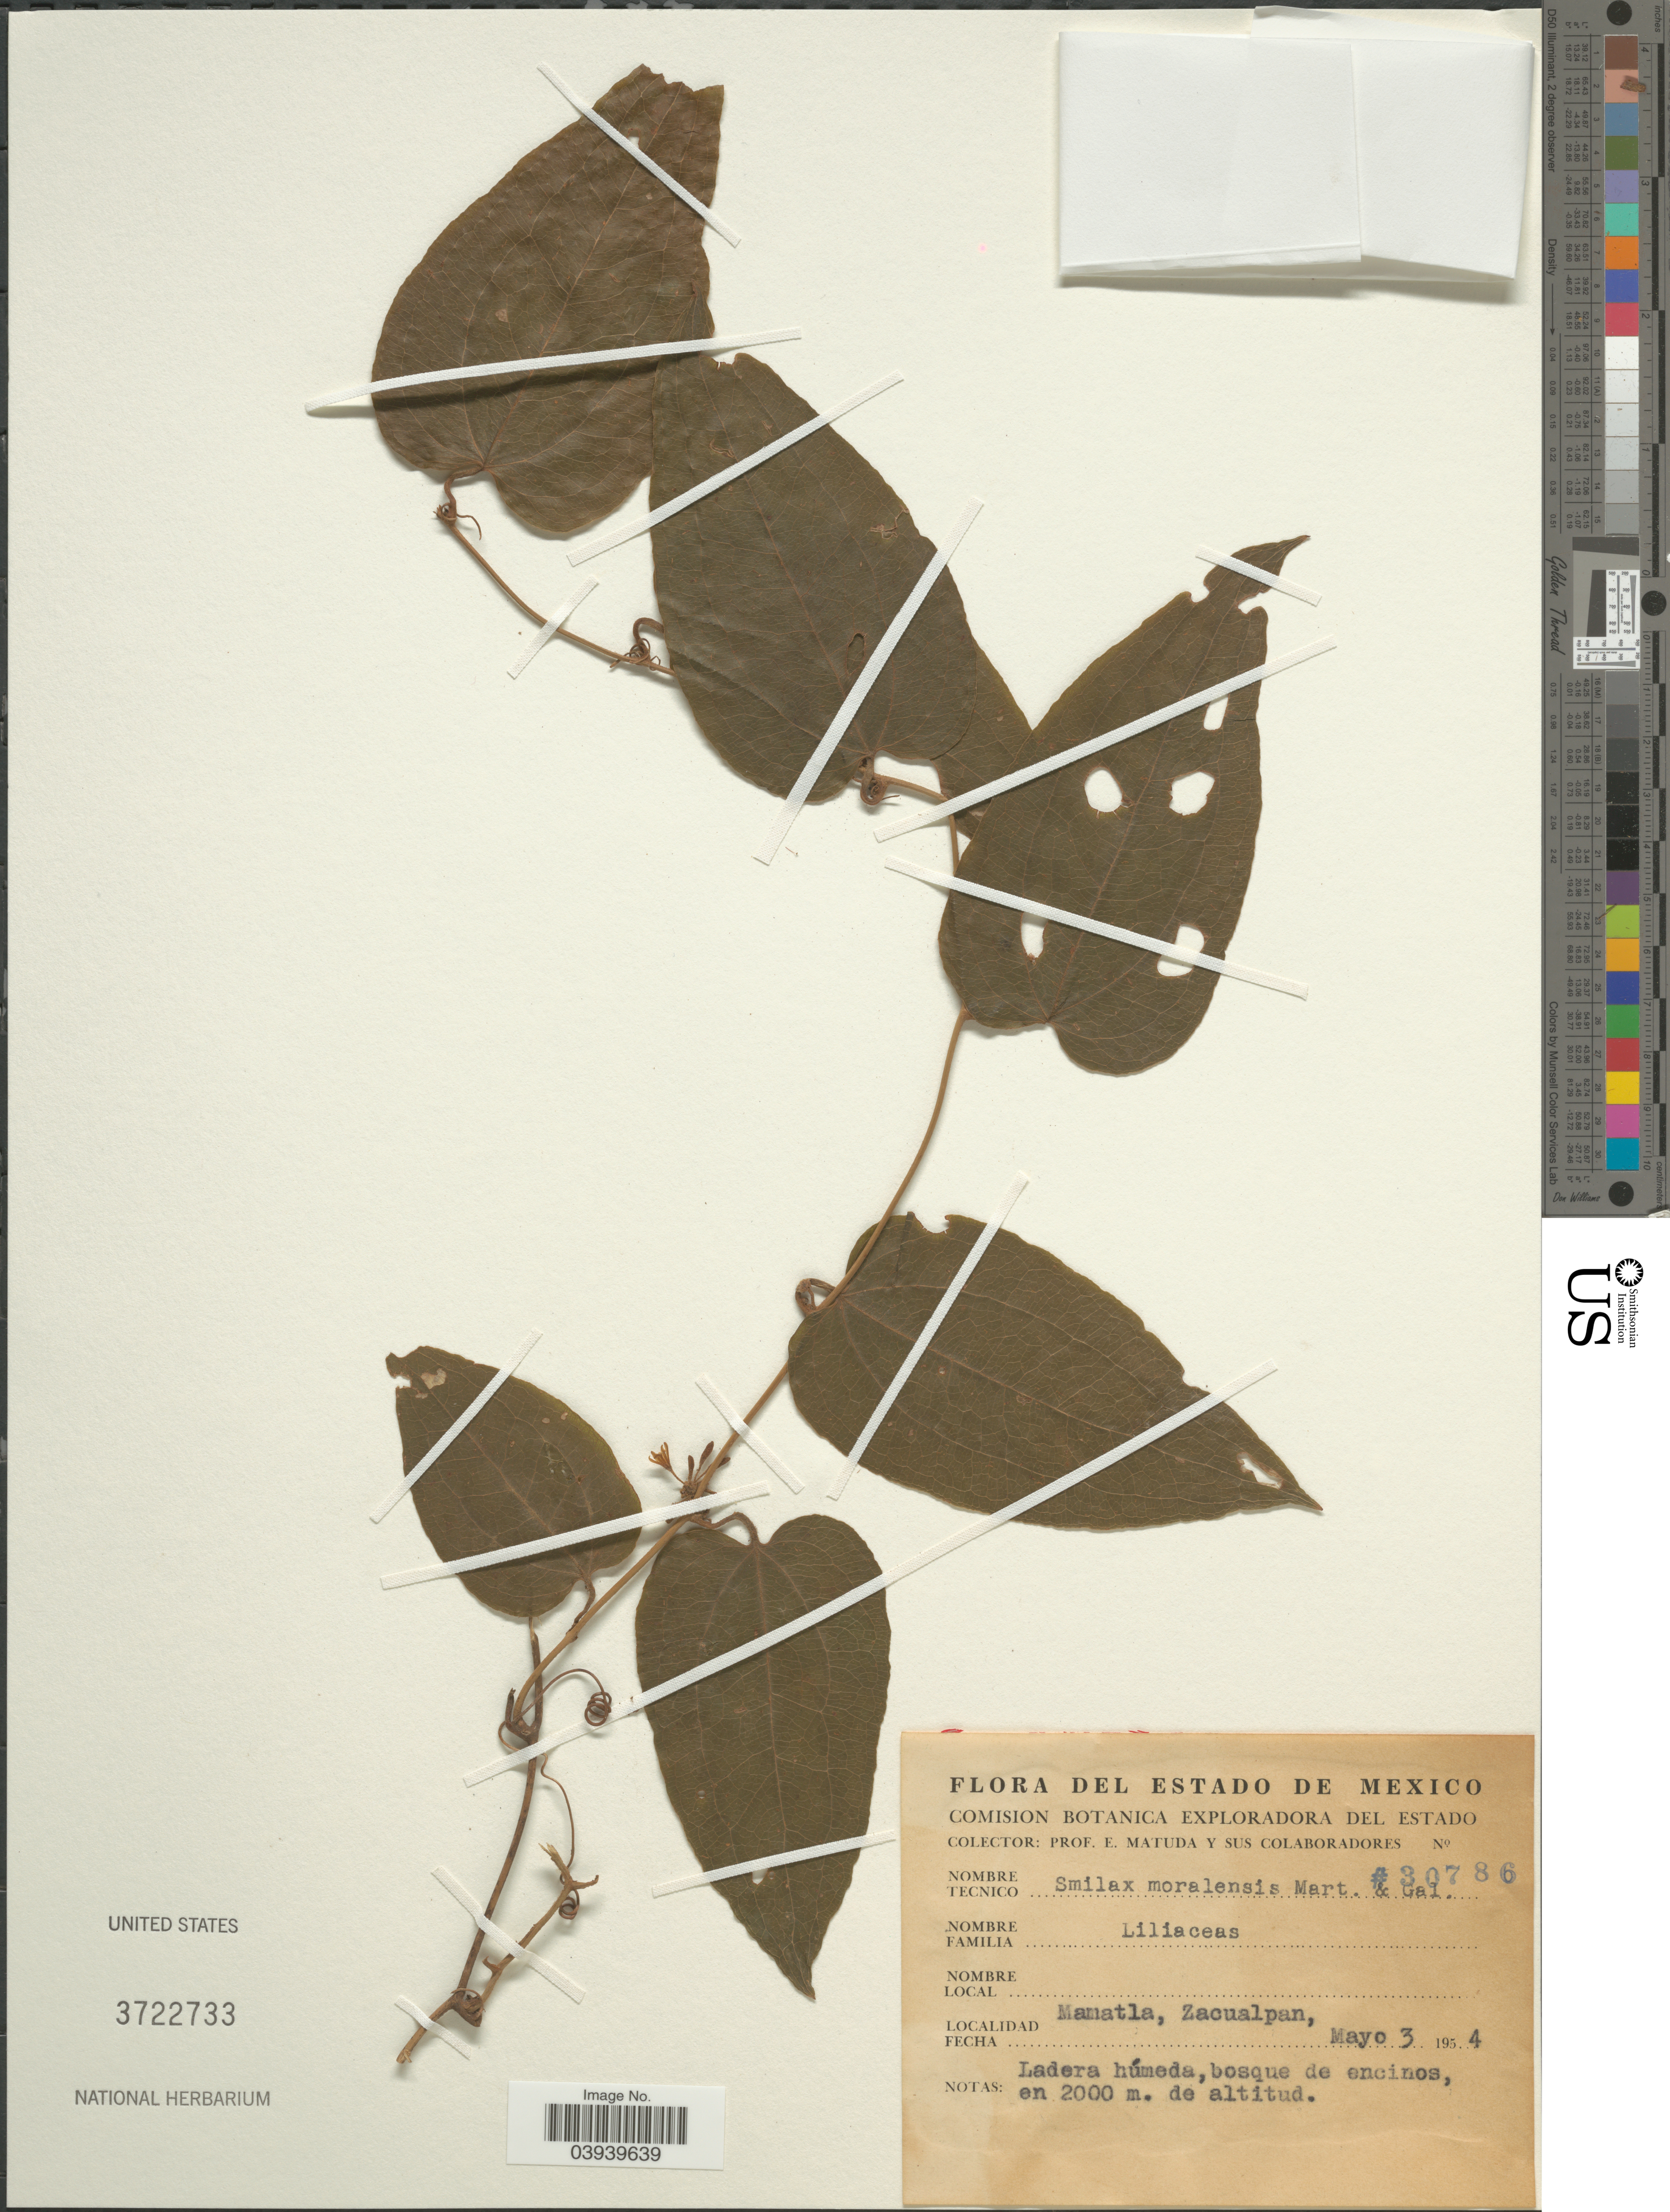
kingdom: Plantae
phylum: Tracheophyta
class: Liliopsida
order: Liliales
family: Smilacaceae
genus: Smilax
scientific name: Smilax moranensis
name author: M. Martens & Galeotti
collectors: E. Matuda & Sus Colaboradores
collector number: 30786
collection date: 1954-05-03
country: Mexico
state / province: México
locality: Mamatla, Zacualpan.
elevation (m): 2000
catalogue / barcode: US 3722733